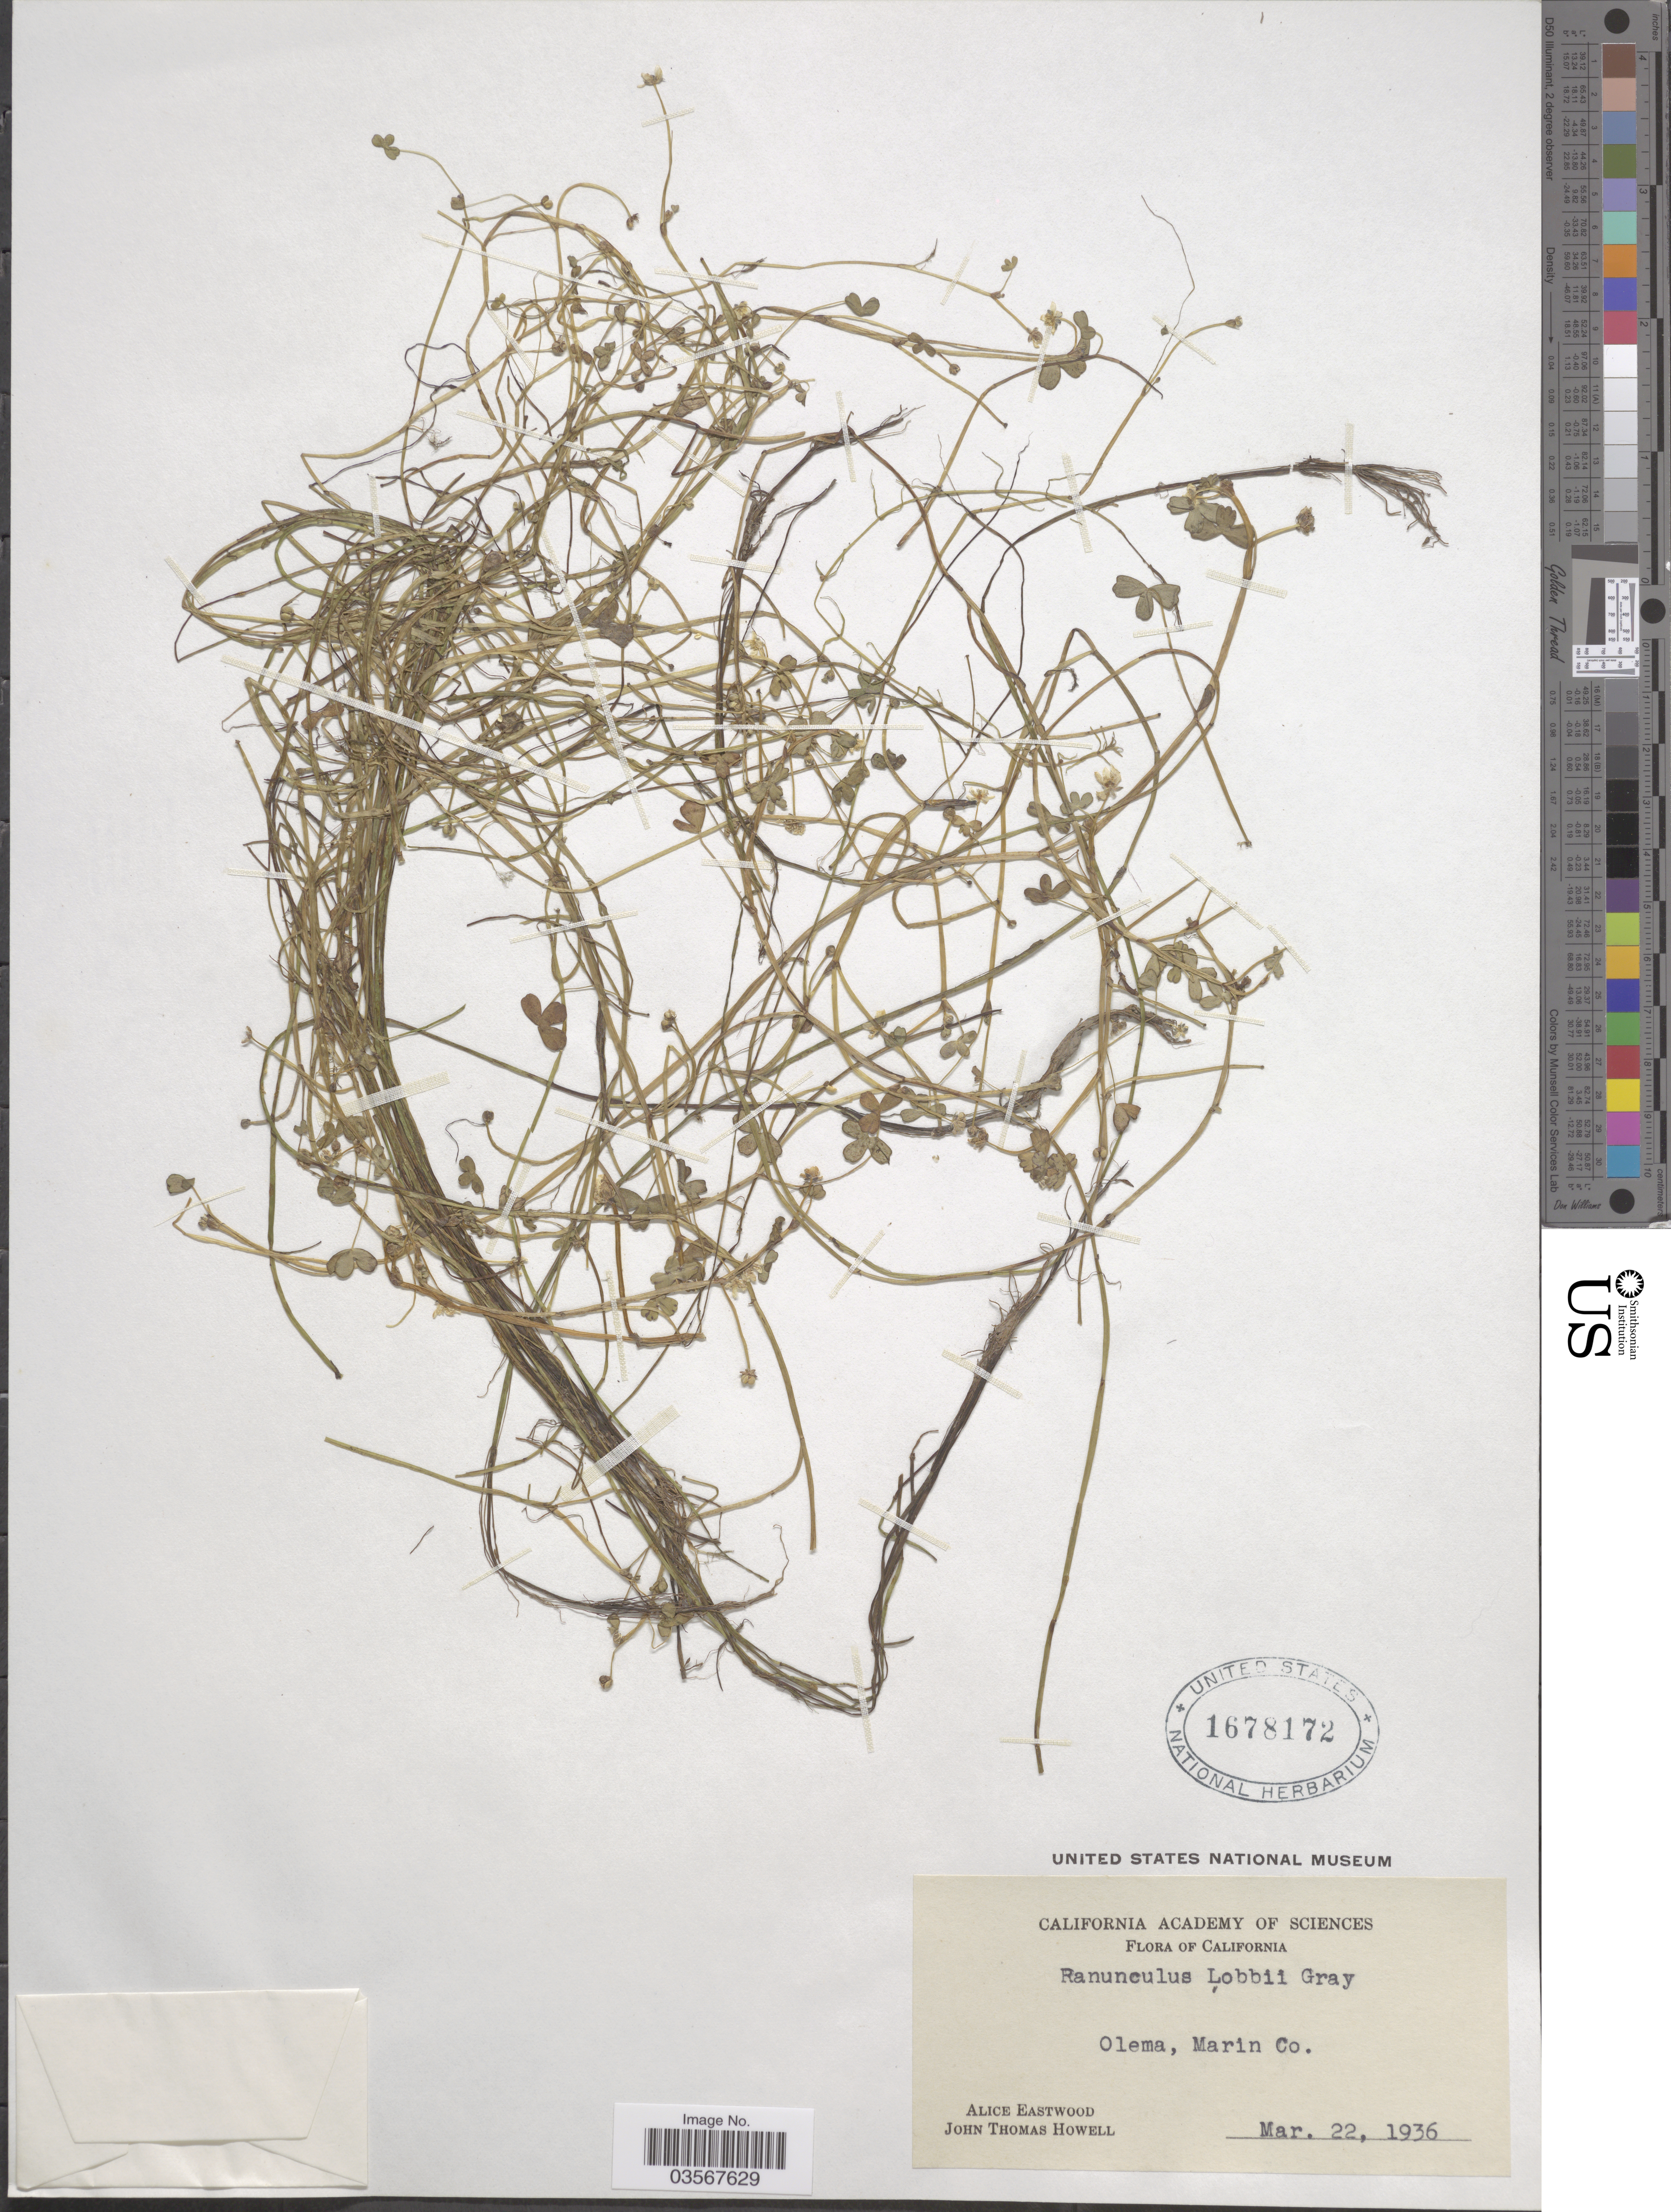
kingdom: Plantae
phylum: Tracheophyta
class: Magnoliopsida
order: Ranunculales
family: Ranunculaceae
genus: Ranunculus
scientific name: Ranunculus lobbii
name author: (Hiern) A. Gray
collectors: A. Eastwood & J. T. Howell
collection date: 1936-03-22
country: United States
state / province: California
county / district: Marin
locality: Olema, Marin Co.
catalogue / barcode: US 1678172